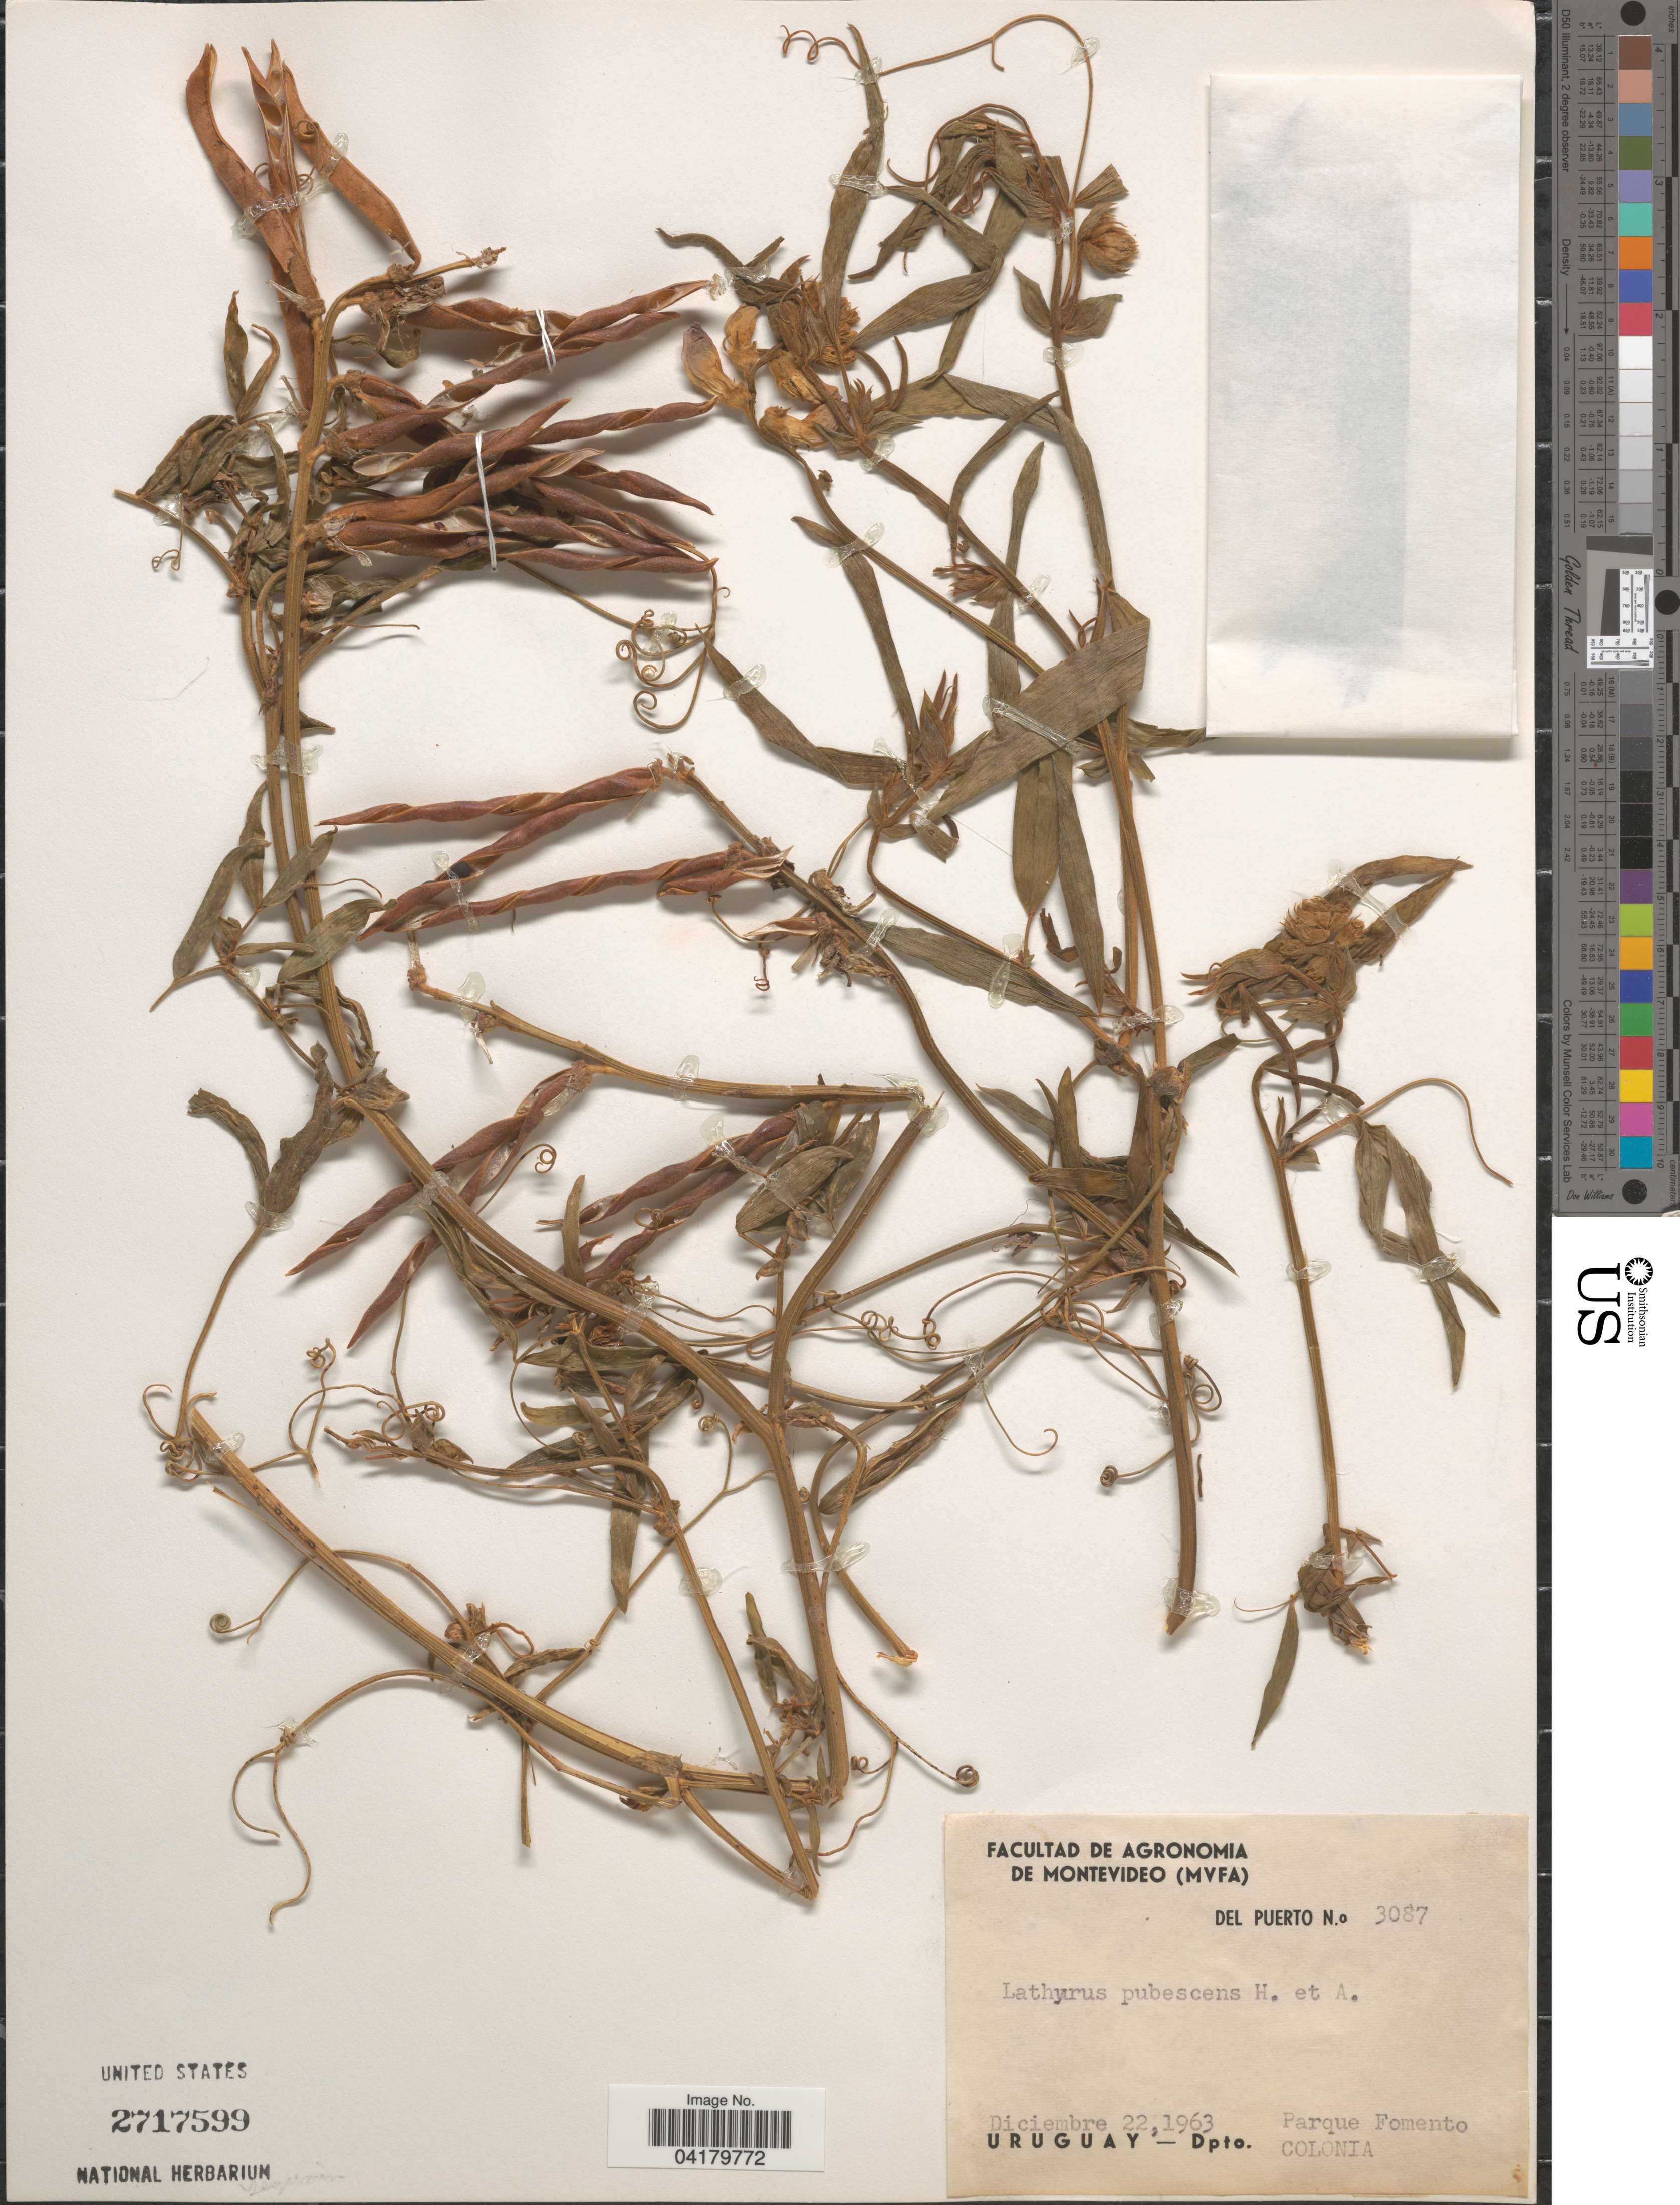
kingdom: Plantae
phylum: Tracheophyta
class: Magnoliopsida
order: Fabales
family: Fabaceae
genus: Lathyrus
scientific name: Lathyrus pubescens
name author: Hook. & Arn.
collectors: Del Puerto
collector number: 3087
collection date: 1963-12-22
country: Uruguay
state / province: Colonia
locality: Parque Fomento. Dpto. Colonia.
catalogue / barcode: US 2717599